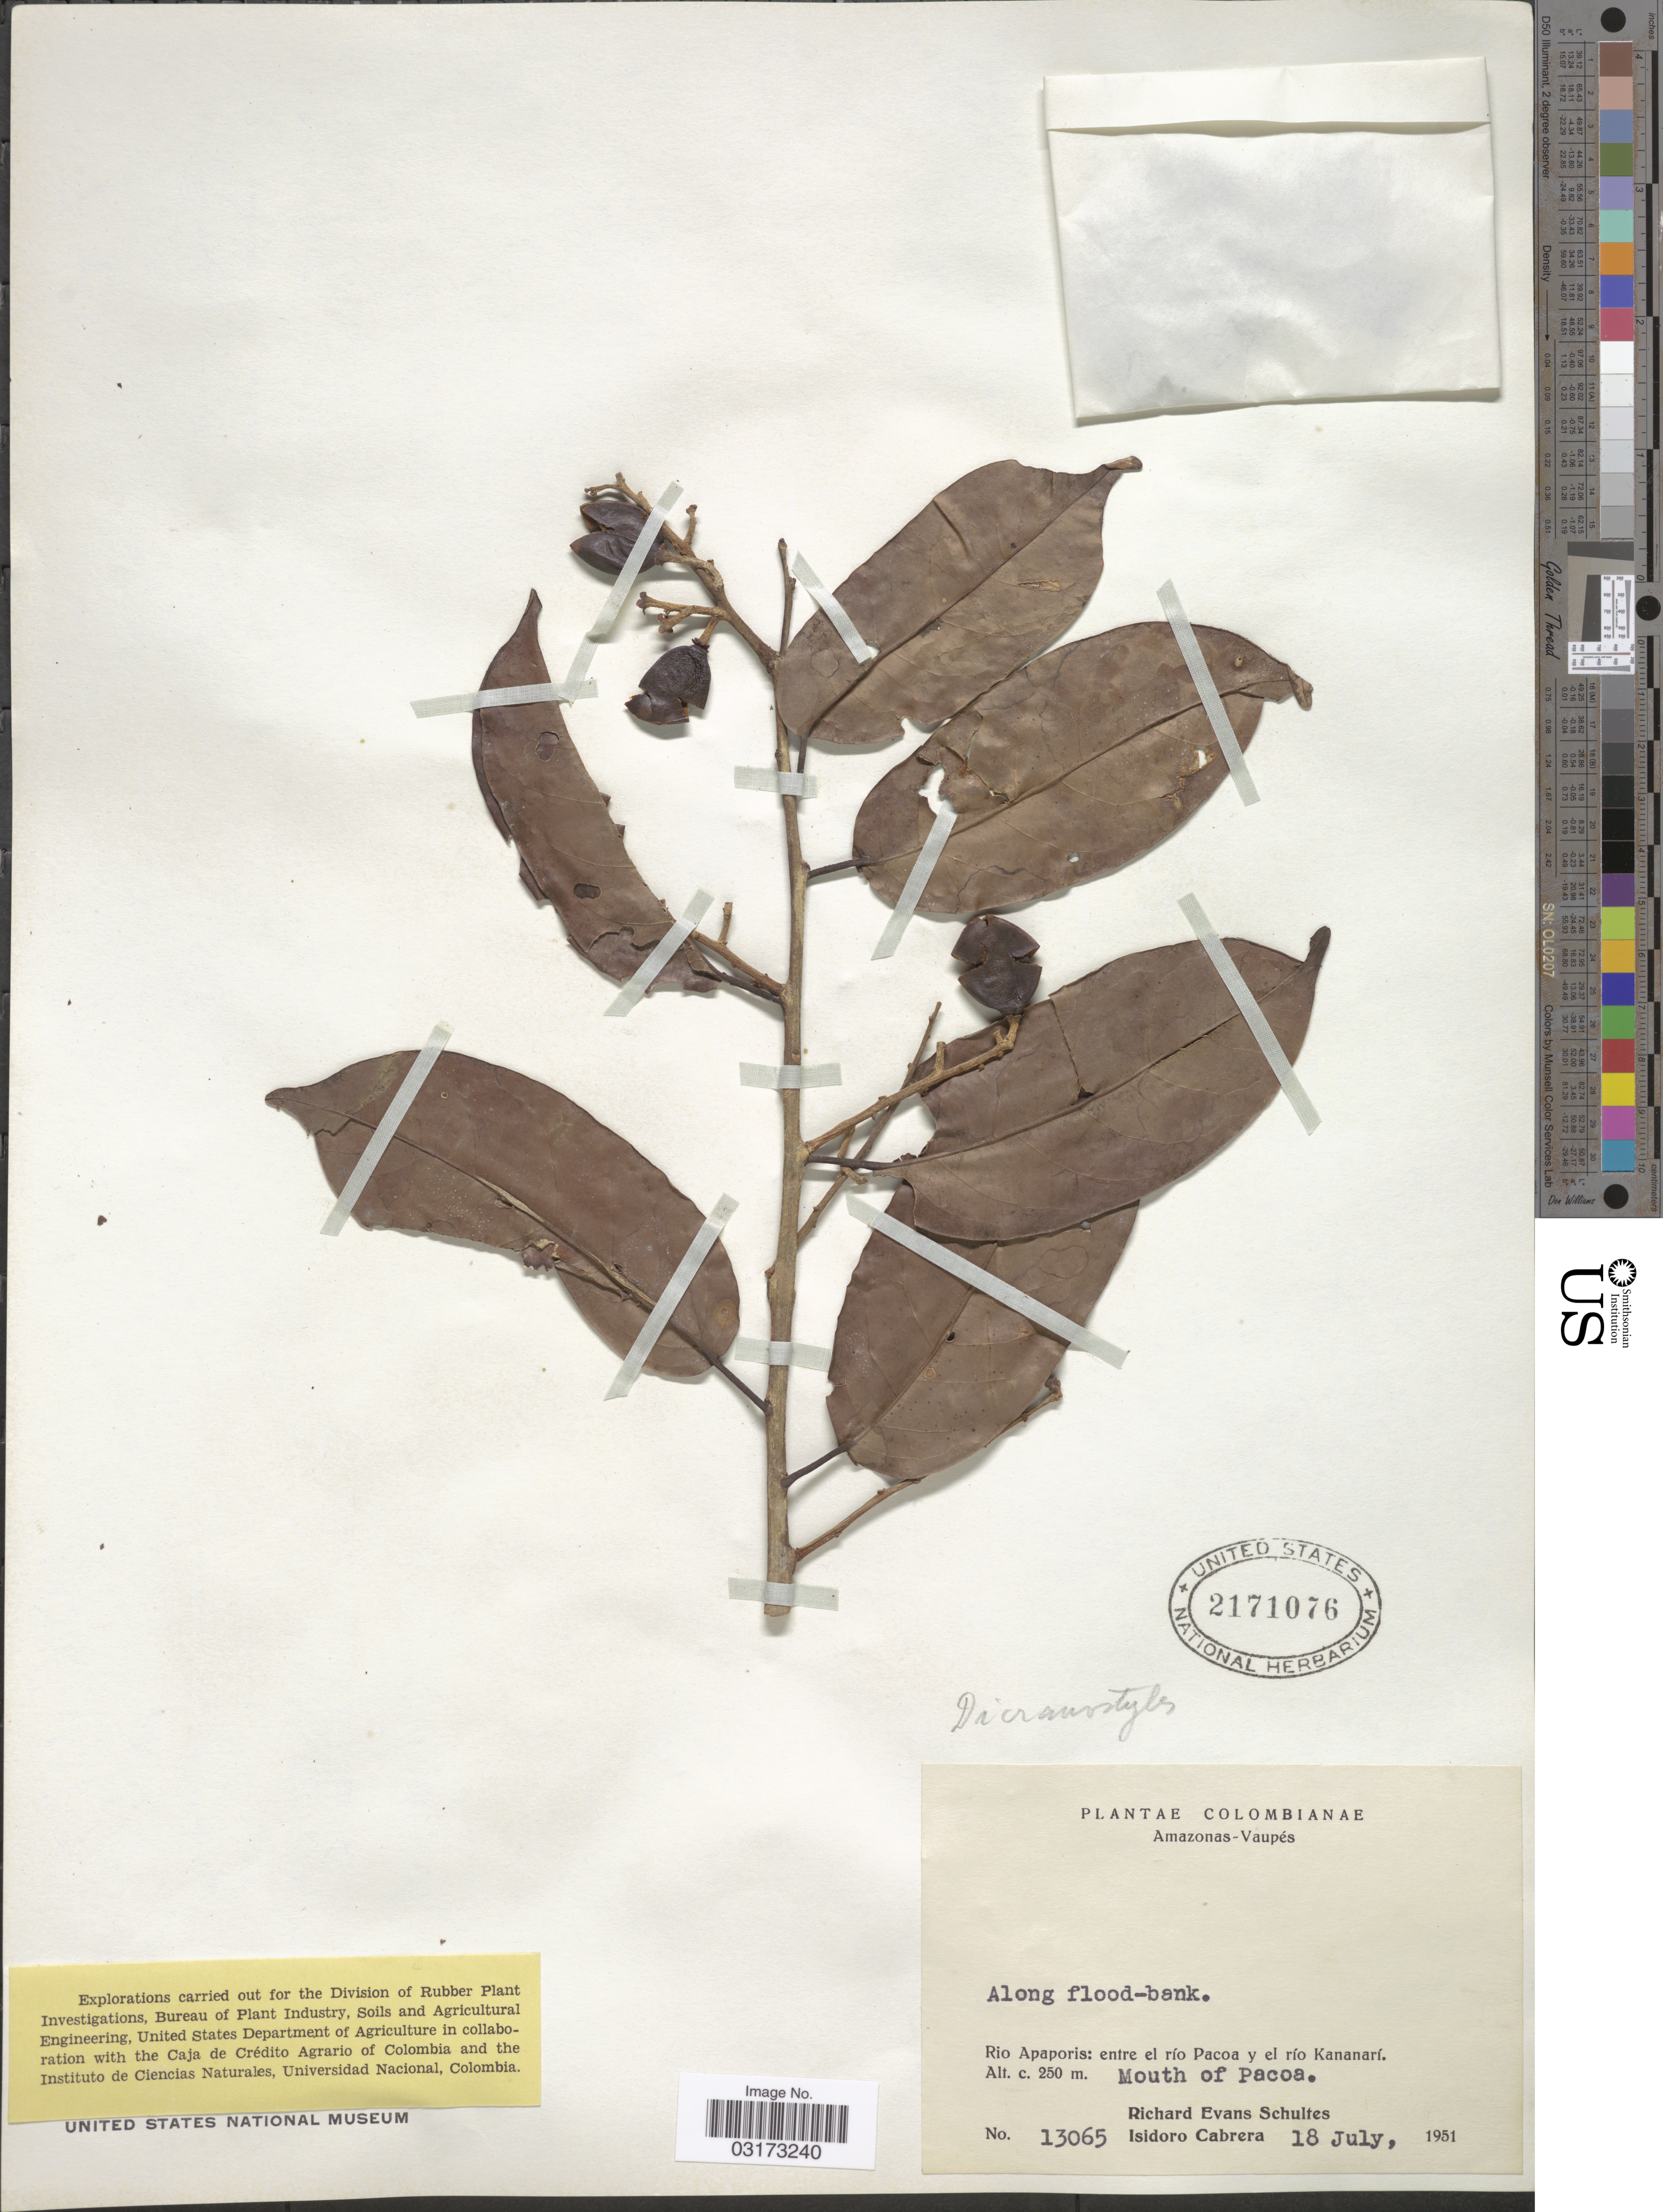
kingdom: Plantae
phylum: Tracheophyta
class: Magnoliopsida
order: Solanales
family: Convolvulaceae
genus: Dicranostyles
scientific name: Dicranostyles sp.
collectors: R. E. Schultes & I. Cabrera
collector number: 13065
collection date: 1951-07-18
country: Colombia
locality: Amazonas-Vaupés. Río Apaporis: entre el río Pacoa y el río Kananarí. Mouth of Pacoa.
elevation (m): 250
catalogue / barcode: US 2171076